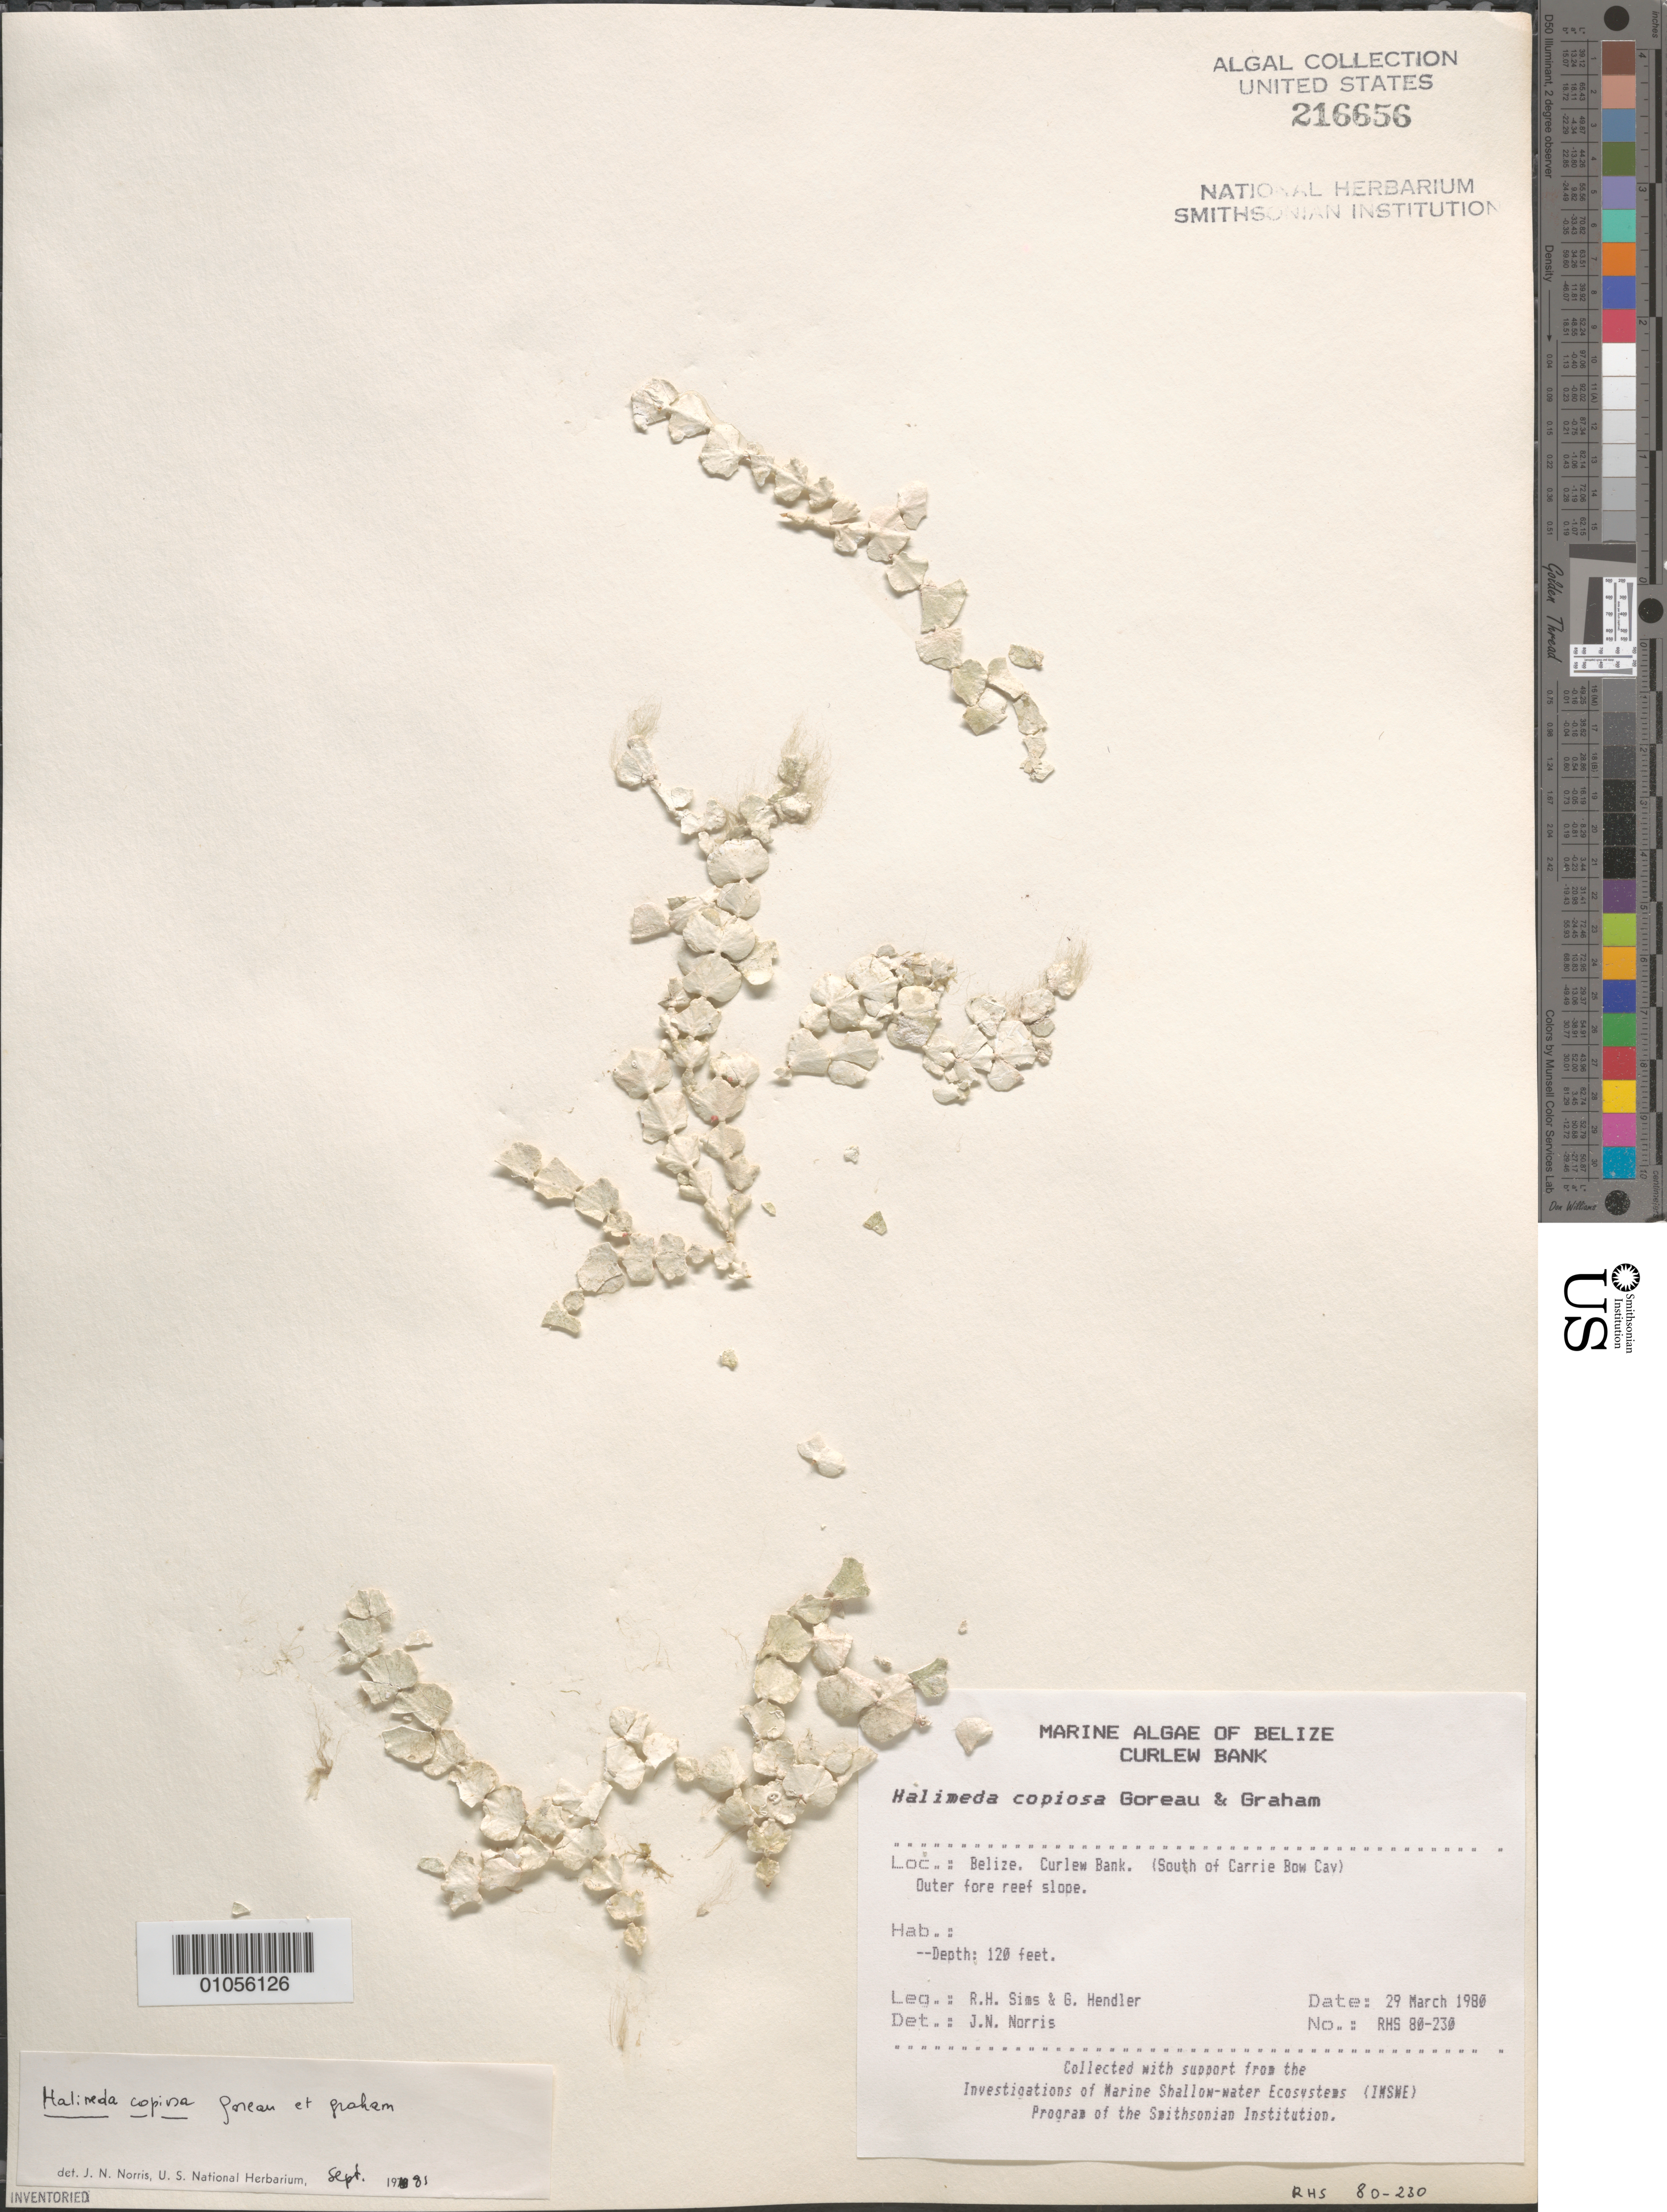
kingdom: Plantae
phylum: Chlorophyta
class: Ulvophyceae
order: Bryopsidales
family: Halimedaceae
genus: Halimeda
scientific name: Halimeda copiosa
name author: Goreau & E.A. Graham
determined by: Norris, James N.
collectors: R. H. Sims & G. Hendler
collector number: RHS 80-230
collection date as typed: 29 Mar 1980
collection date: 1980-03-29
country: Belize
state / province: Stann Creek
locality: Curlew Bank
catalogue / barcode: US 216656